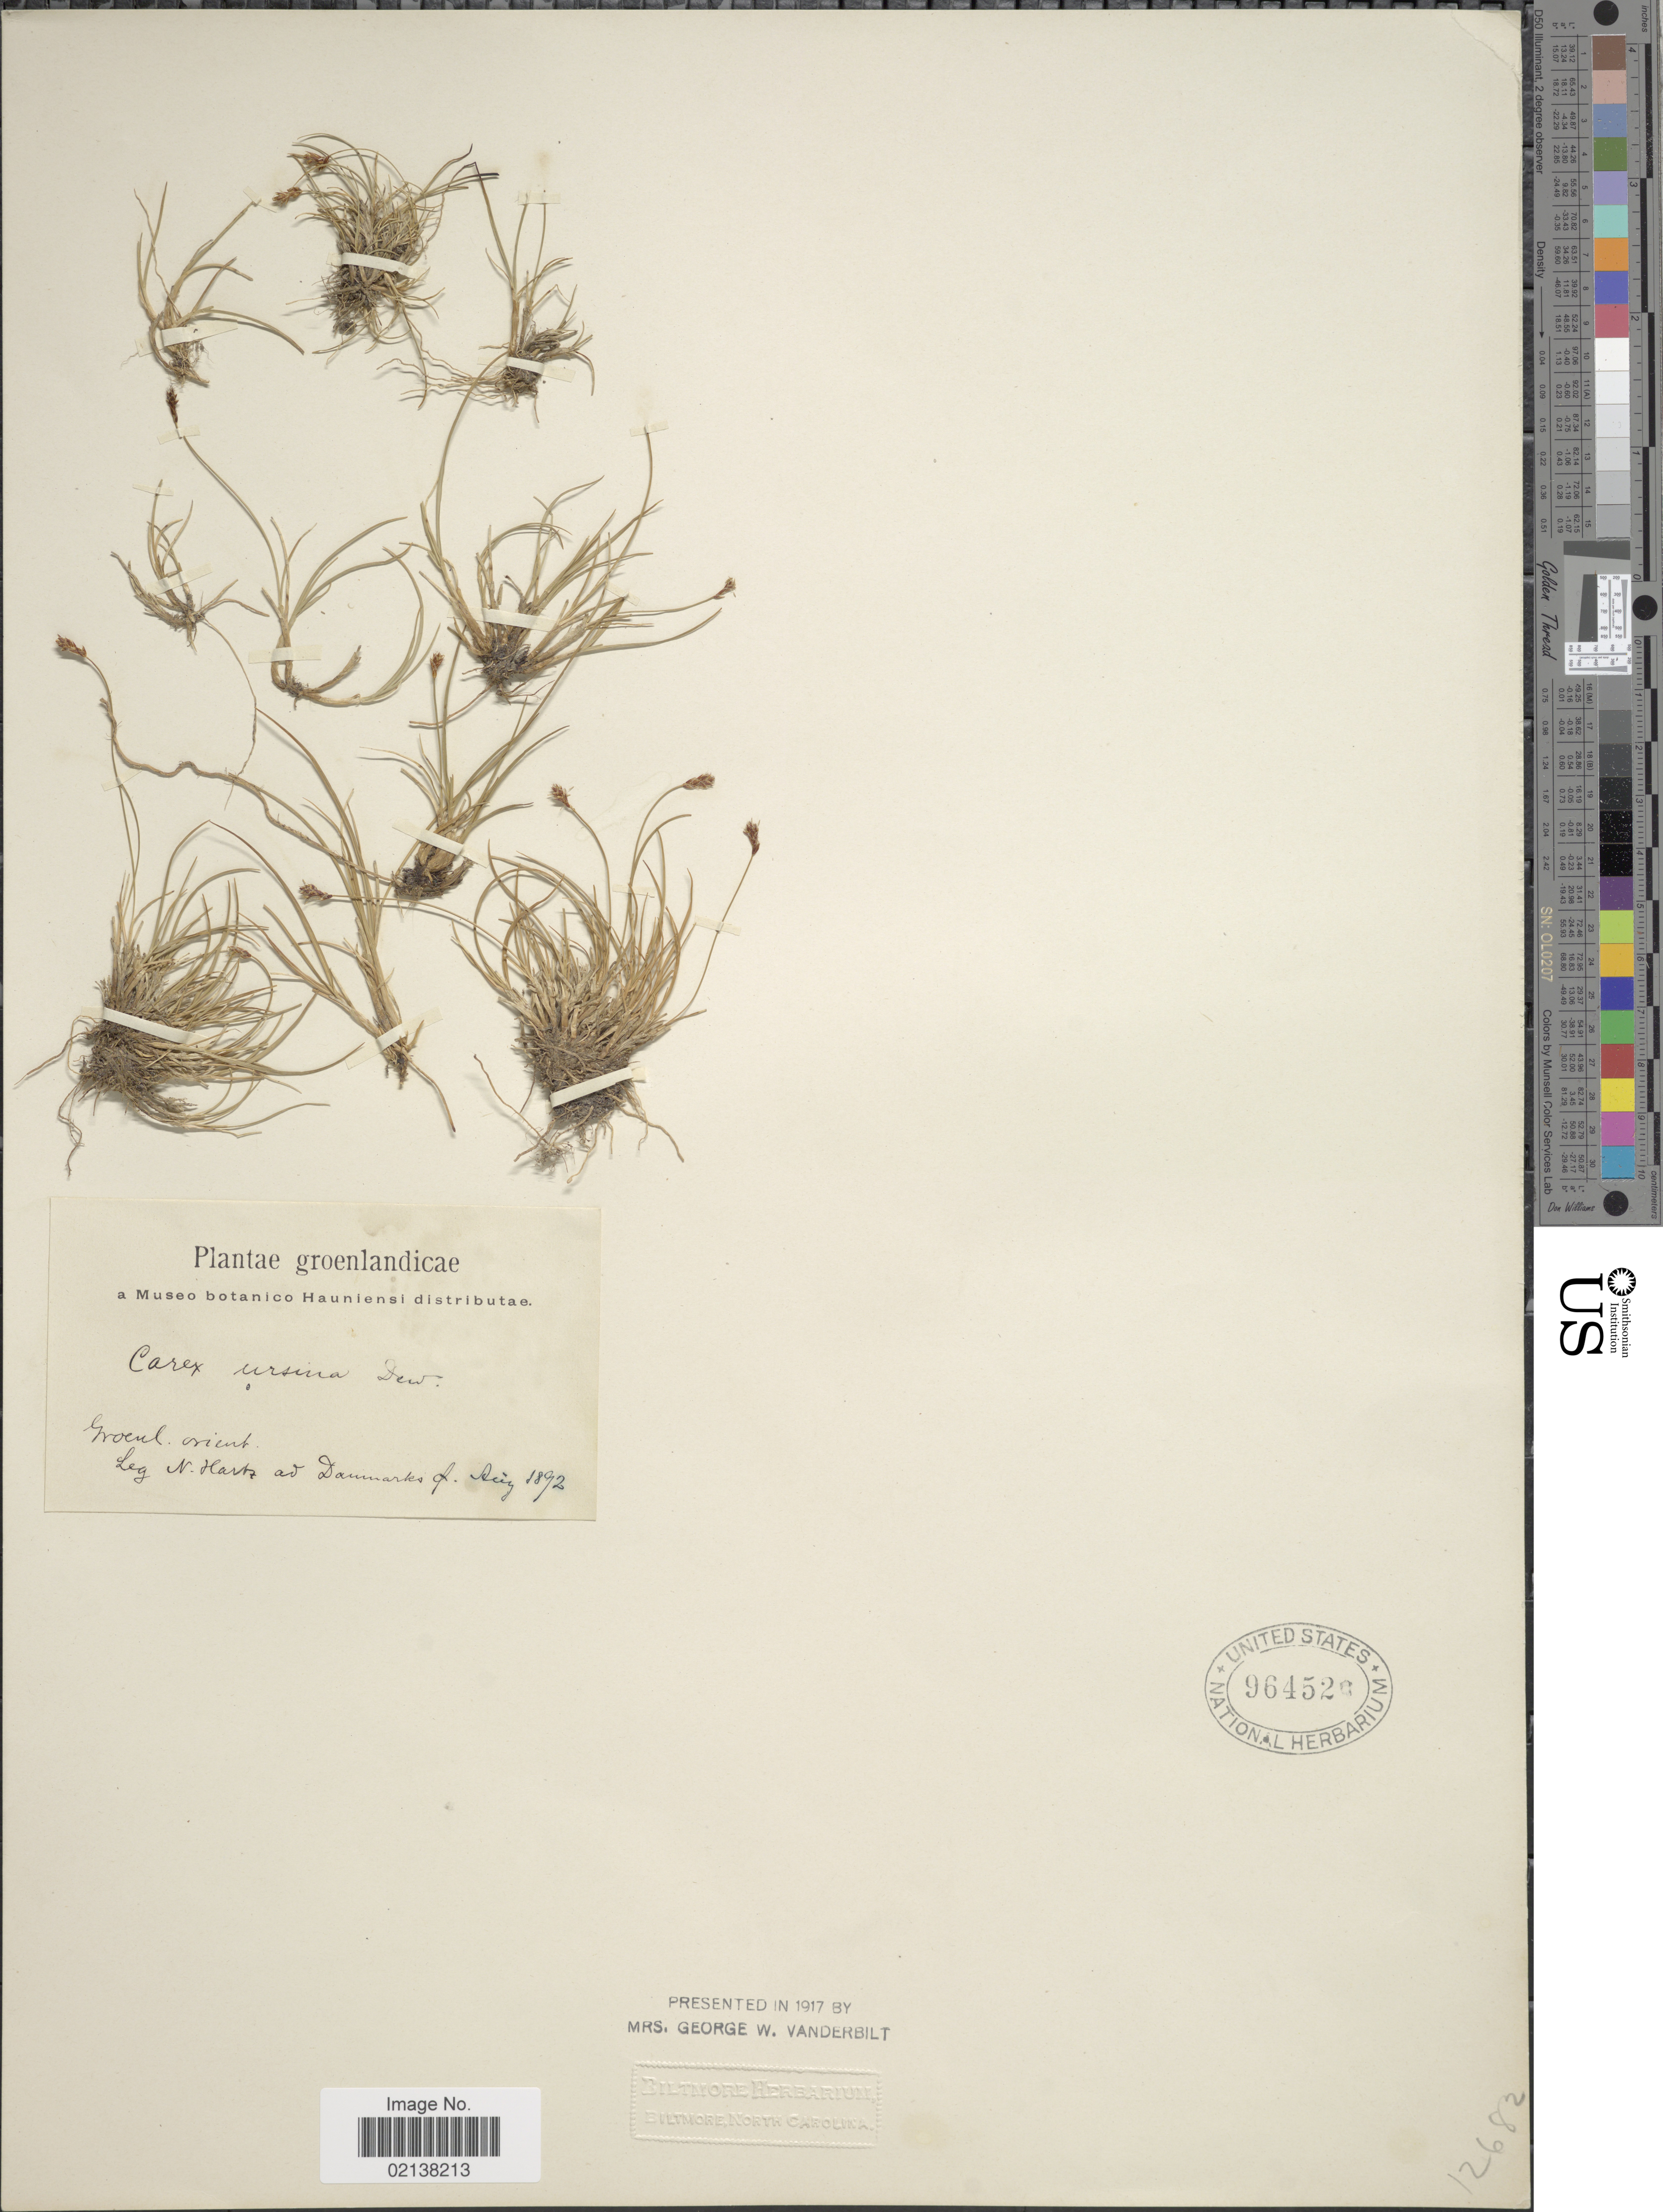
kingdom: Plantae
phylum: Tracheophyta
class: Liliopsida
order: Poales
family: Cyperaceae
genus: Carex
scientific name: Carex ursina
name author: Dewey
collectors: N. Hartz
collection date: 1892-08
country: Greenland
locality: Groenlandicae. Groenl. orient.